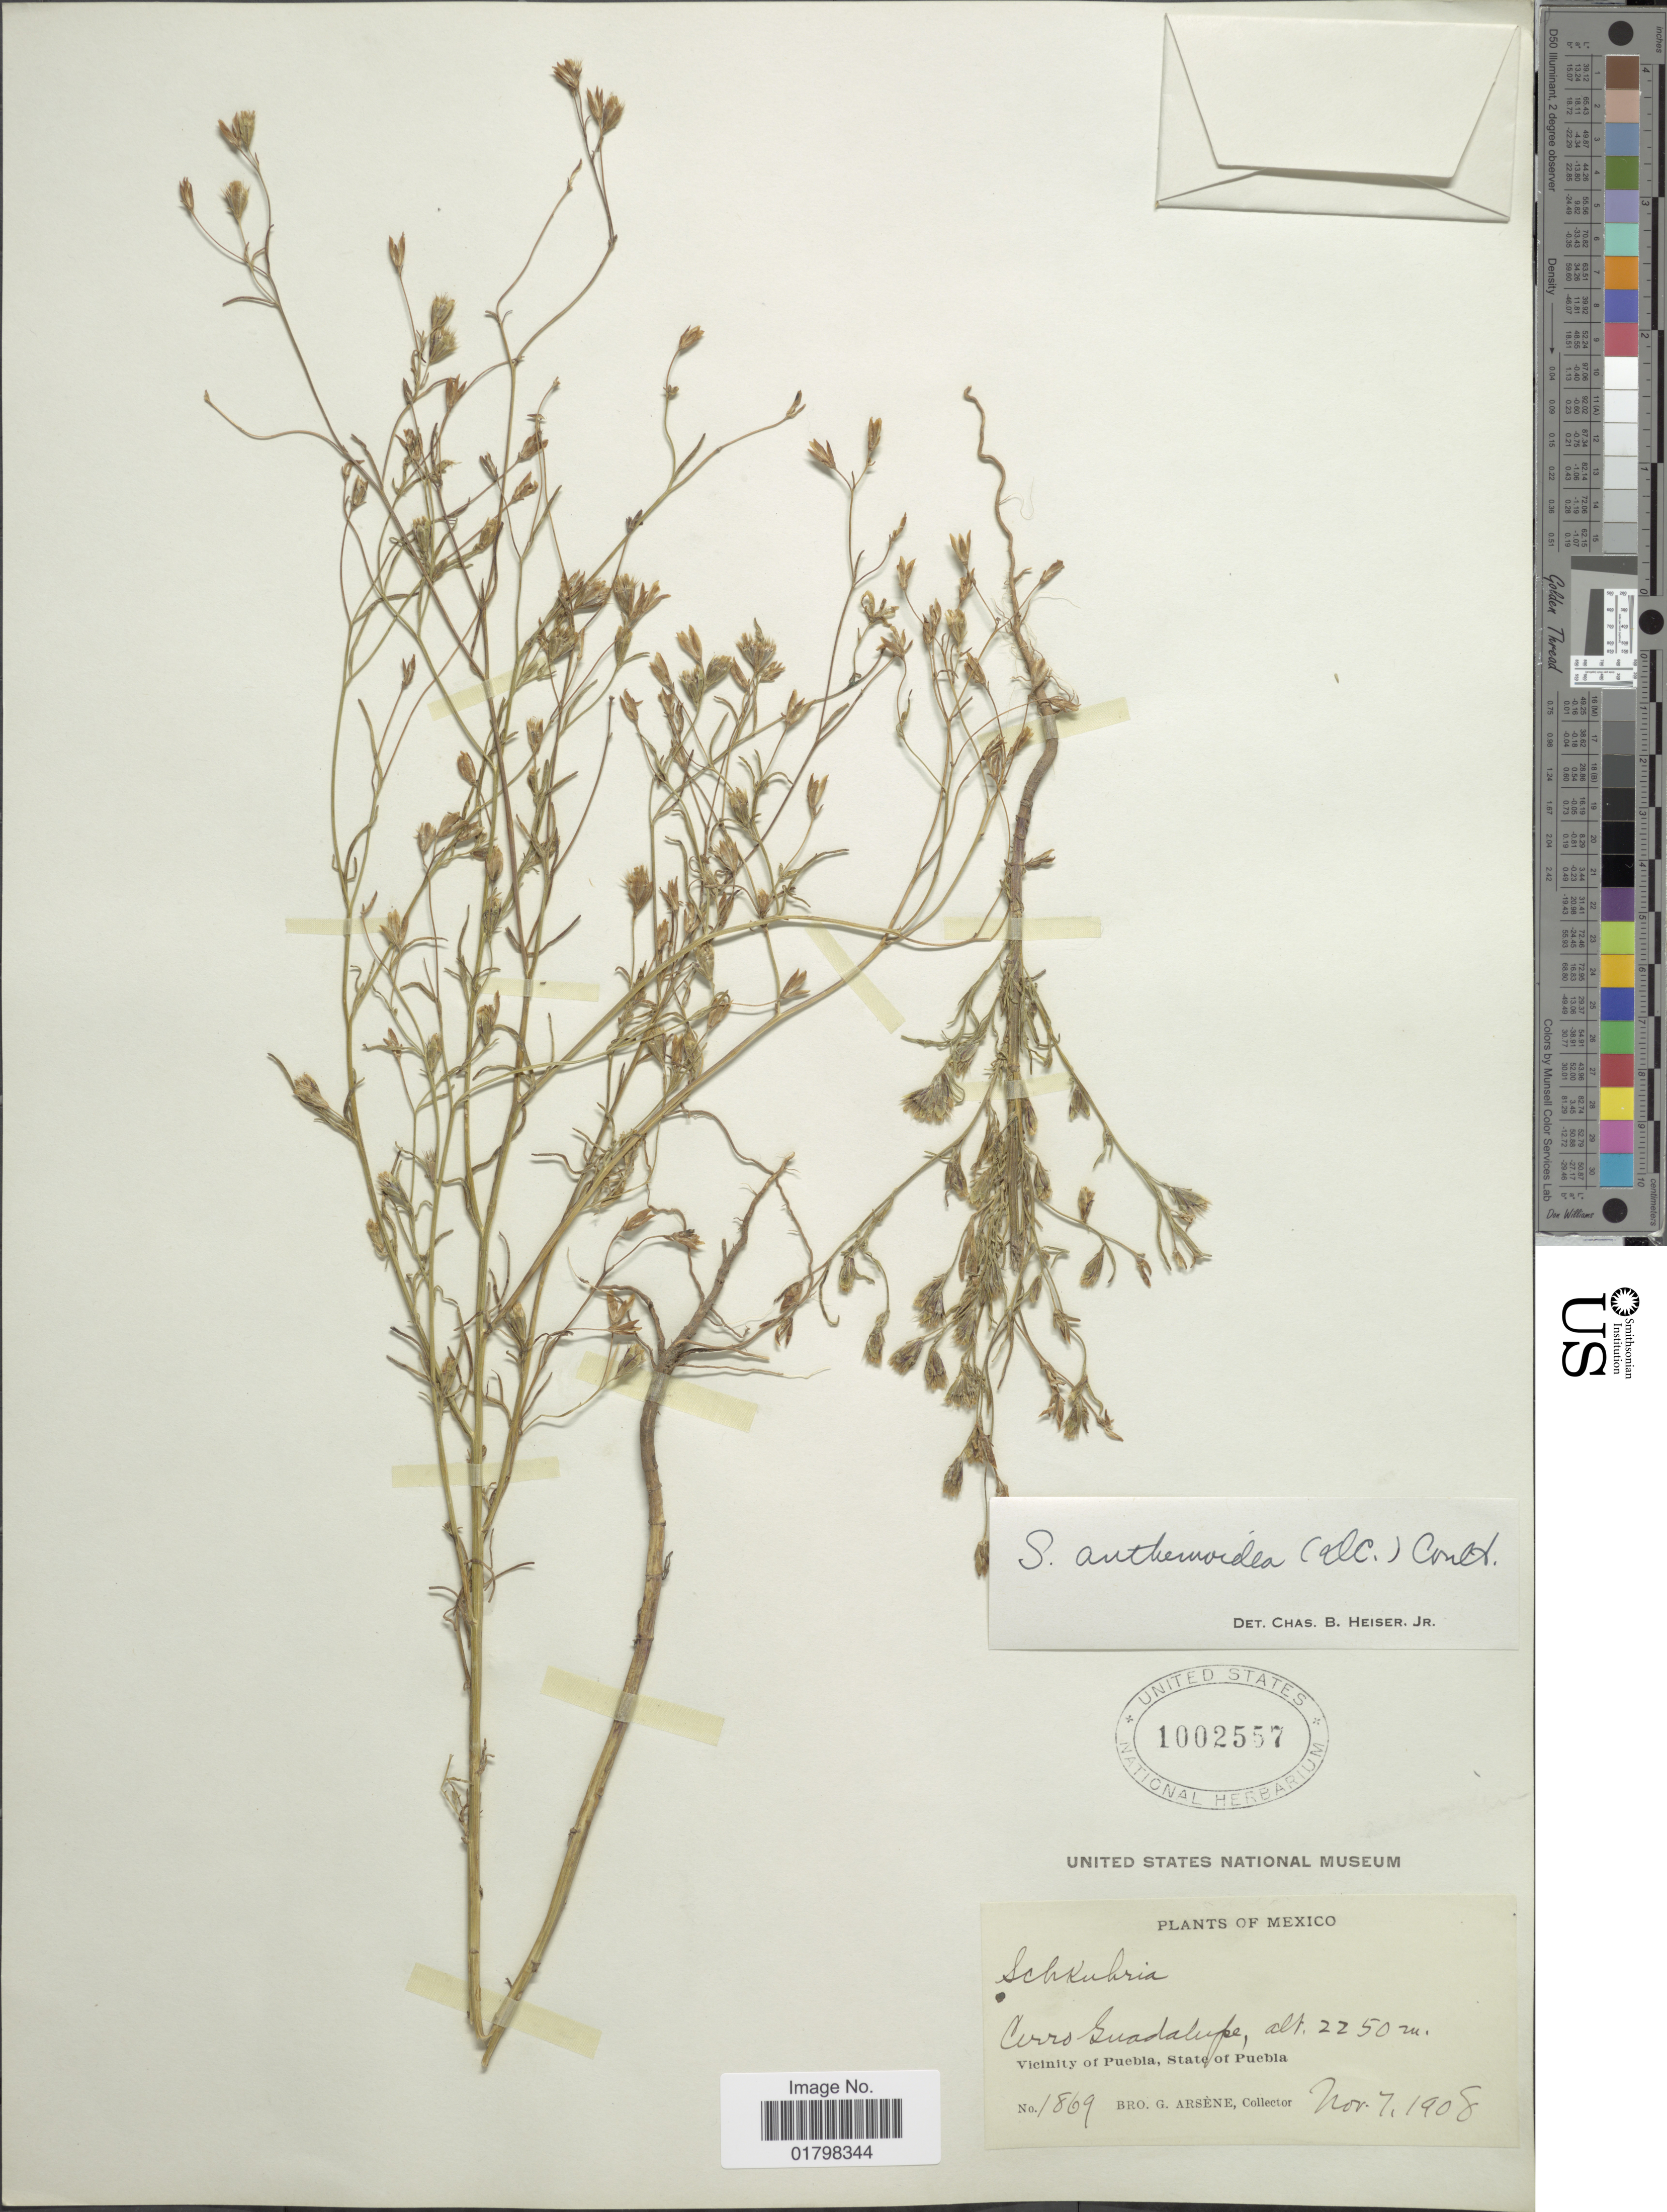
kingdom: Plantae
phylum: Tracheophyta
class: Magnoliopsida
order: Asterales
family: Asteraceae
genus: Schkuhria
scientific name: Schkuhria wislizeni var. frustrata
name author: S.F. Blake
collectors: Bro. G. Arsène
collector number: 1869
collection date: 1908-11-07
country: Mexico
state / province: Puebla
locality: Cerro Guadalupe, vicinity of Puebla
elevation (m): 2250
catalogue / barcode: US 1002557